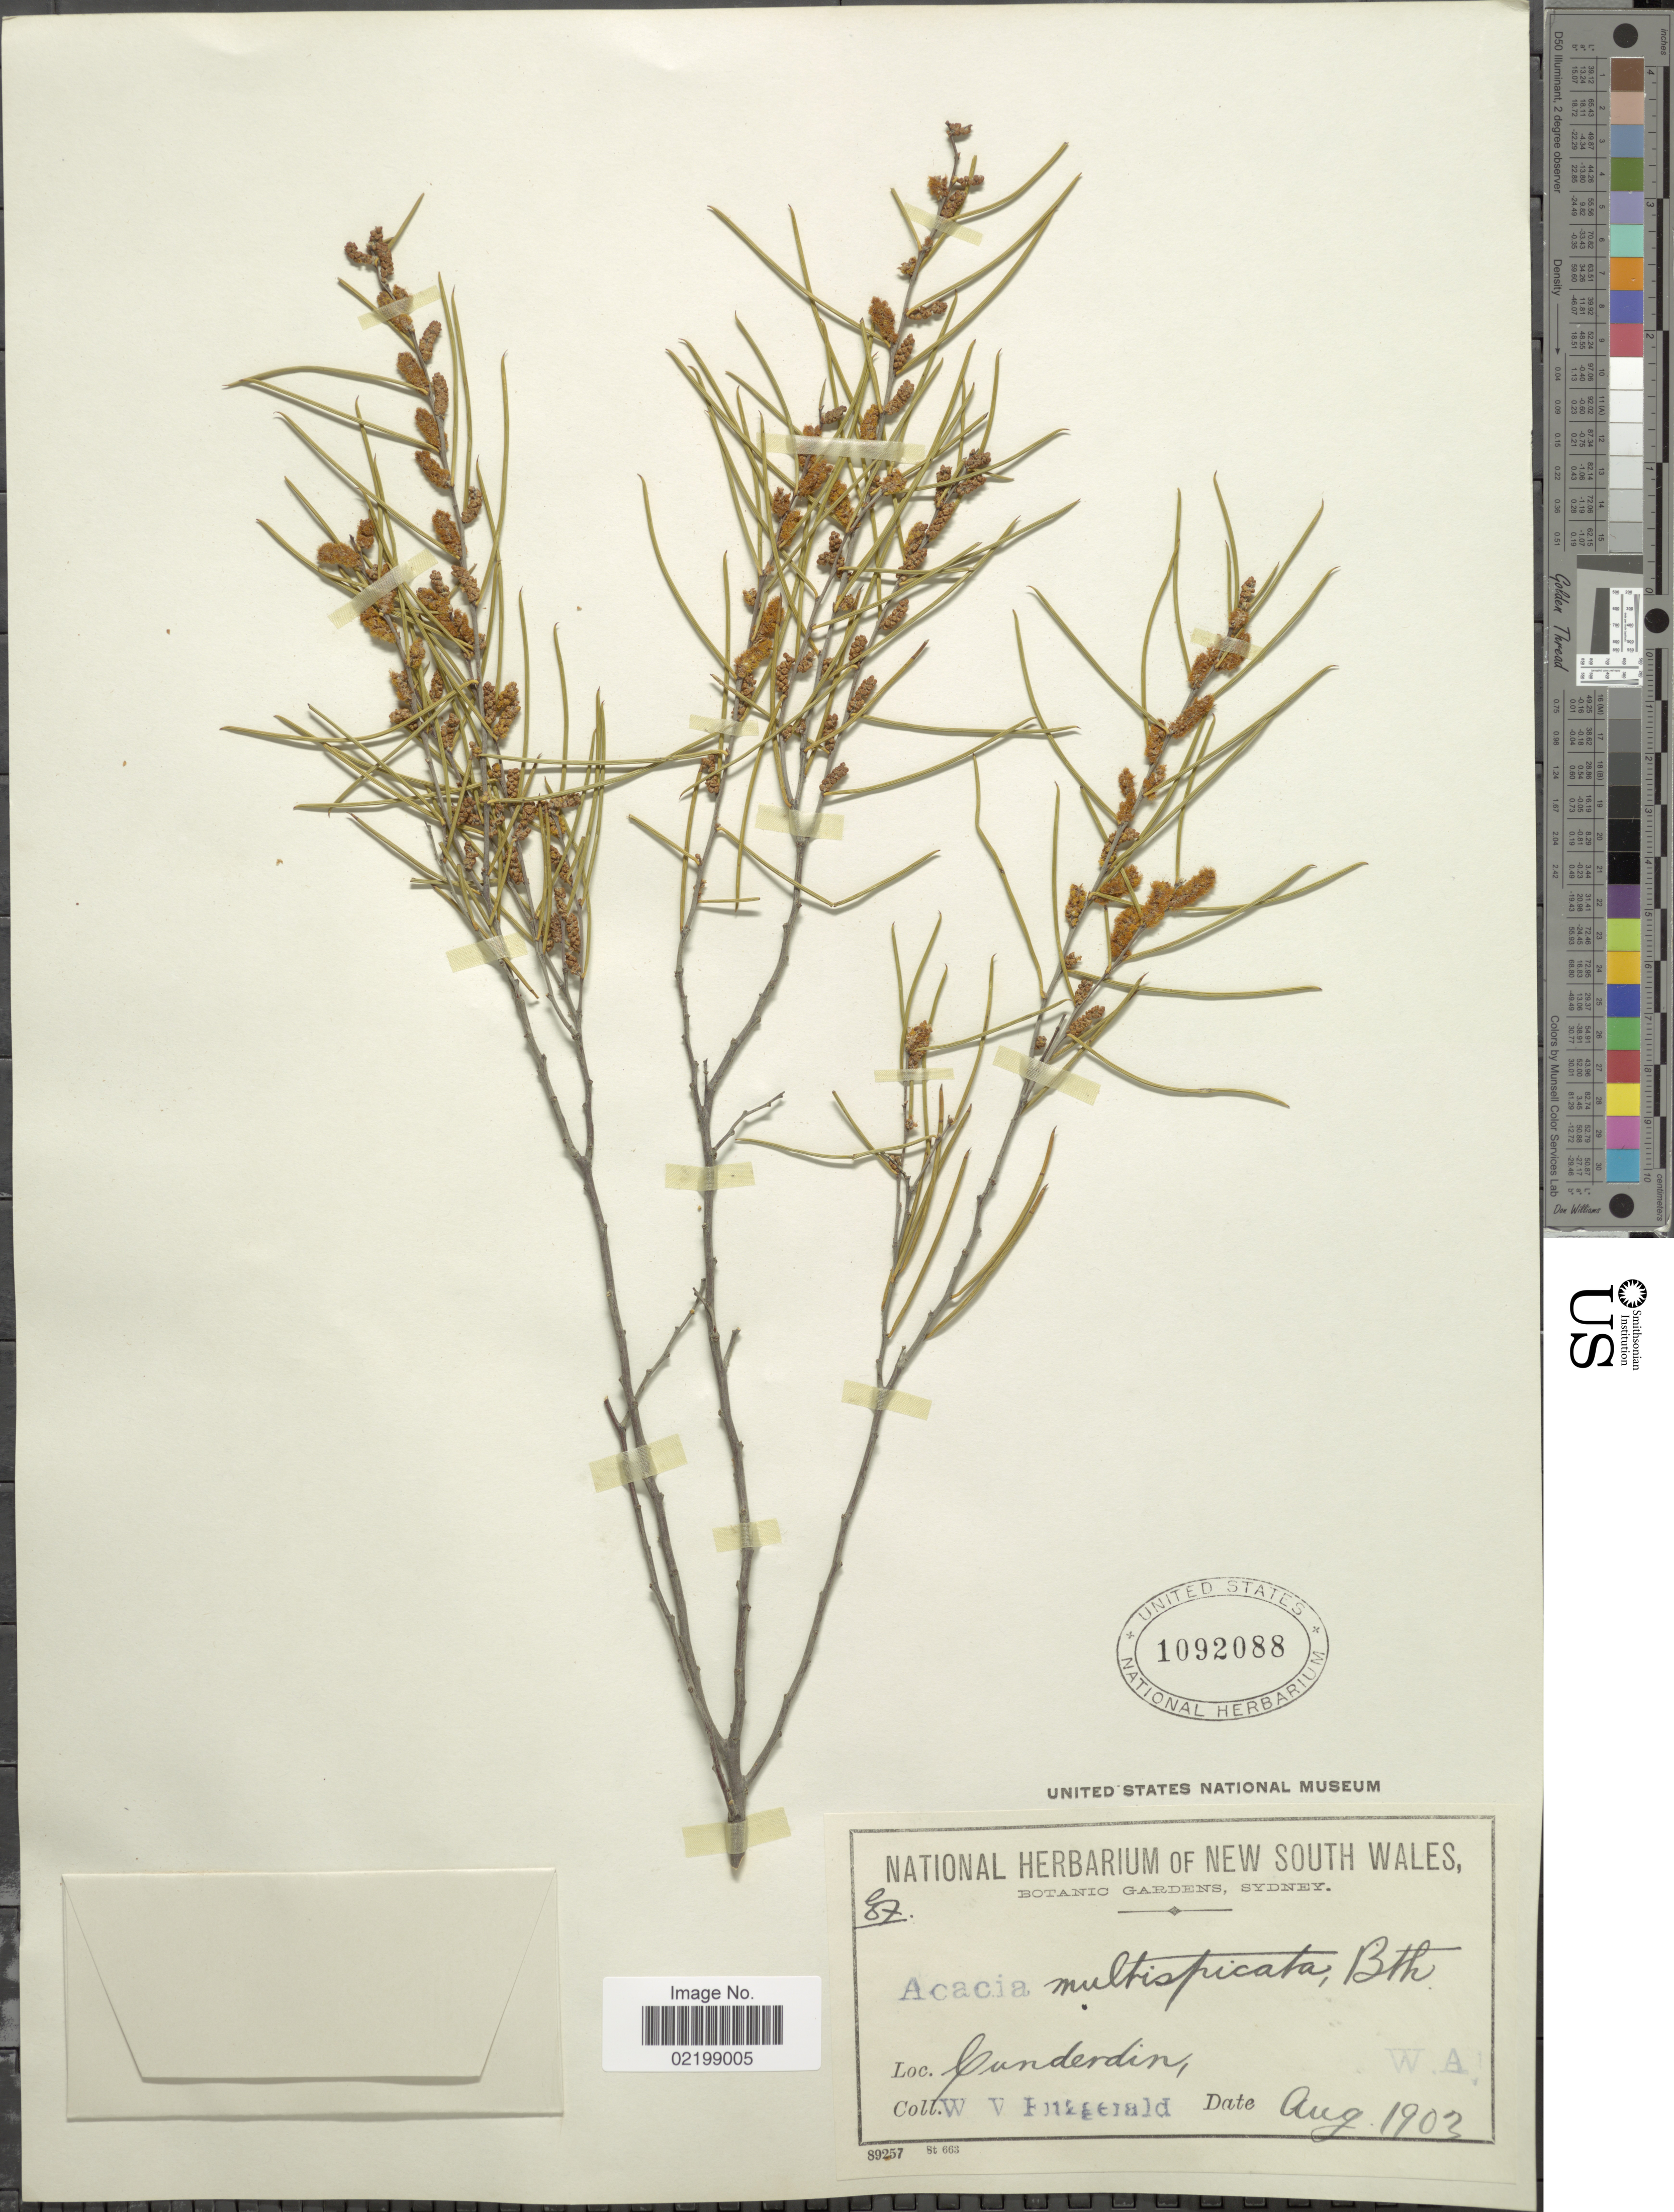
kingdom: Plantae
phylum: Tracheophyta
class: Magnoliopsida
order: Fabales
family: Fabaceae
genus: Acacia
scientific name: Acacia multispicata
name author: Benth.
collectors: W. Fitzgerald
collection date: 1903-08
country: Australia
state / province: Western Australia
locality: Cunderdin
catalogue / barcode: US 1092088